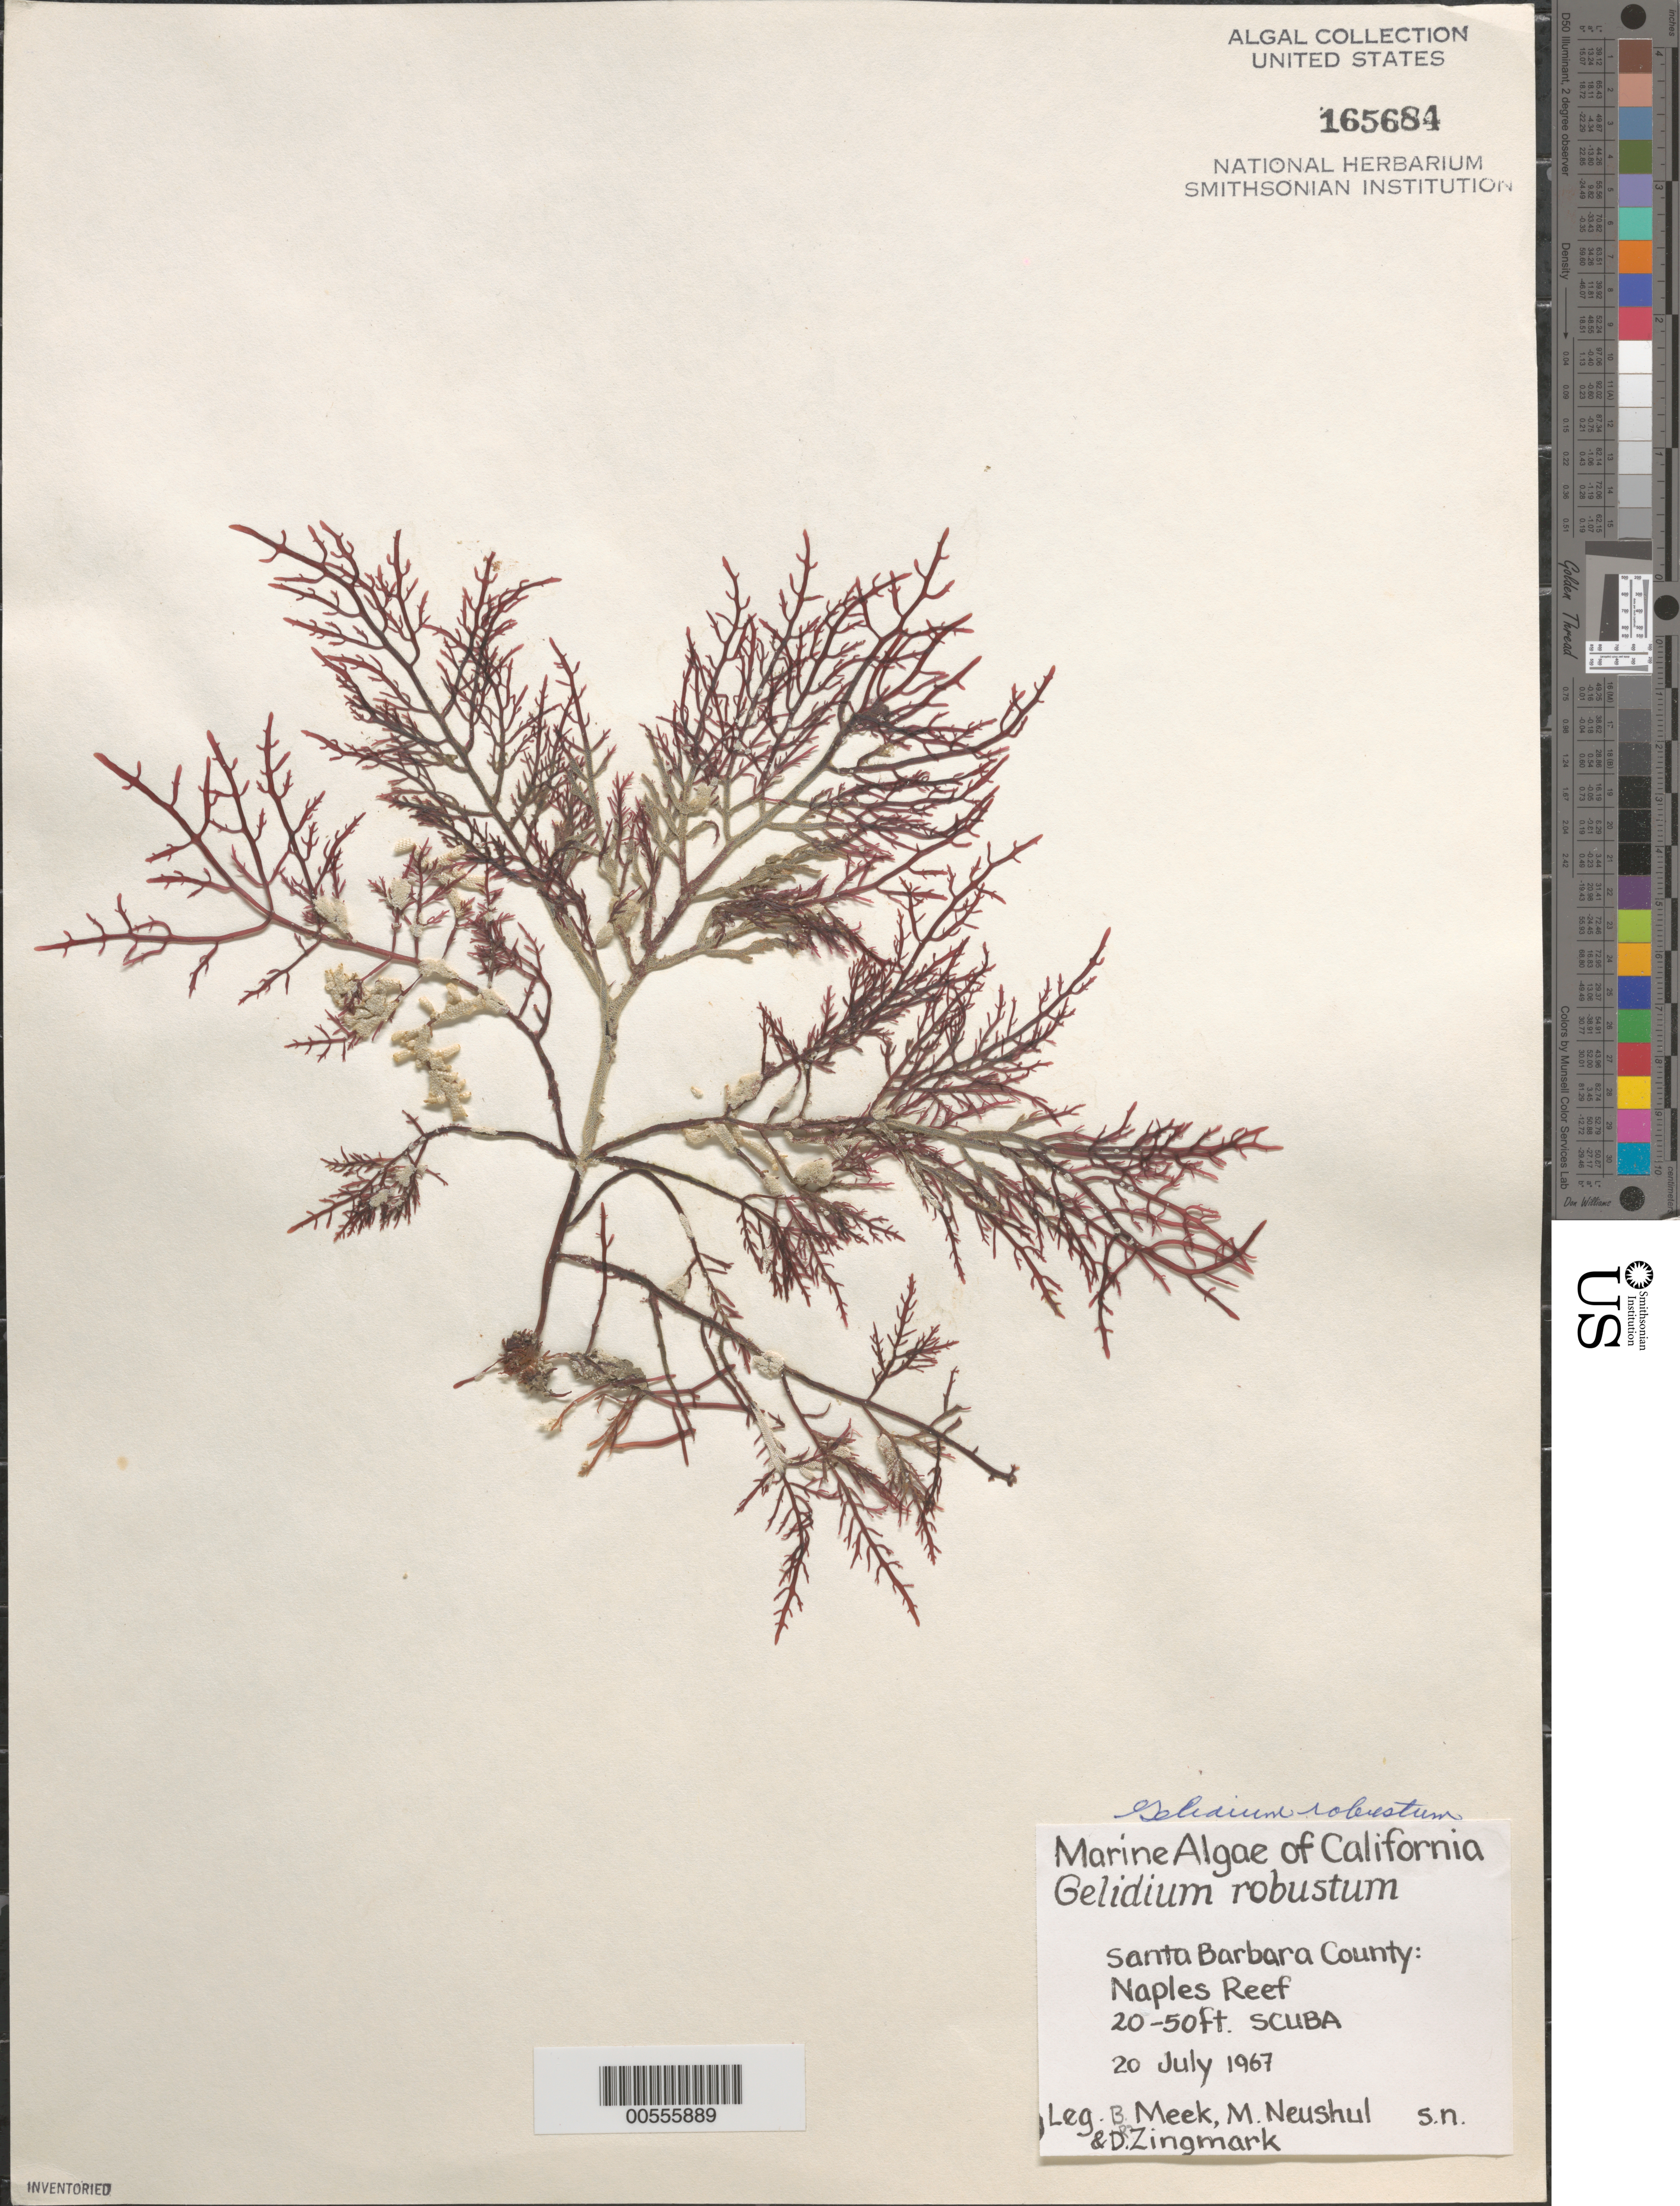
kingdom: Plantae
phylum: Rhodophyta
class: Florideophyceae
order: Gelidiales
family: Gelidiaceae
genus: Gelidium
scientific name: Gelidium robustum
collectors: B. Meek, M. Neushul & R. Zingmark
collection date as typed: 20 Jul 1967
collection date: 1967-07-20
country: United States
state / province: California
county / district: Santa Barbara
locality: Naples Reef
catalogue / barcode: US 165684